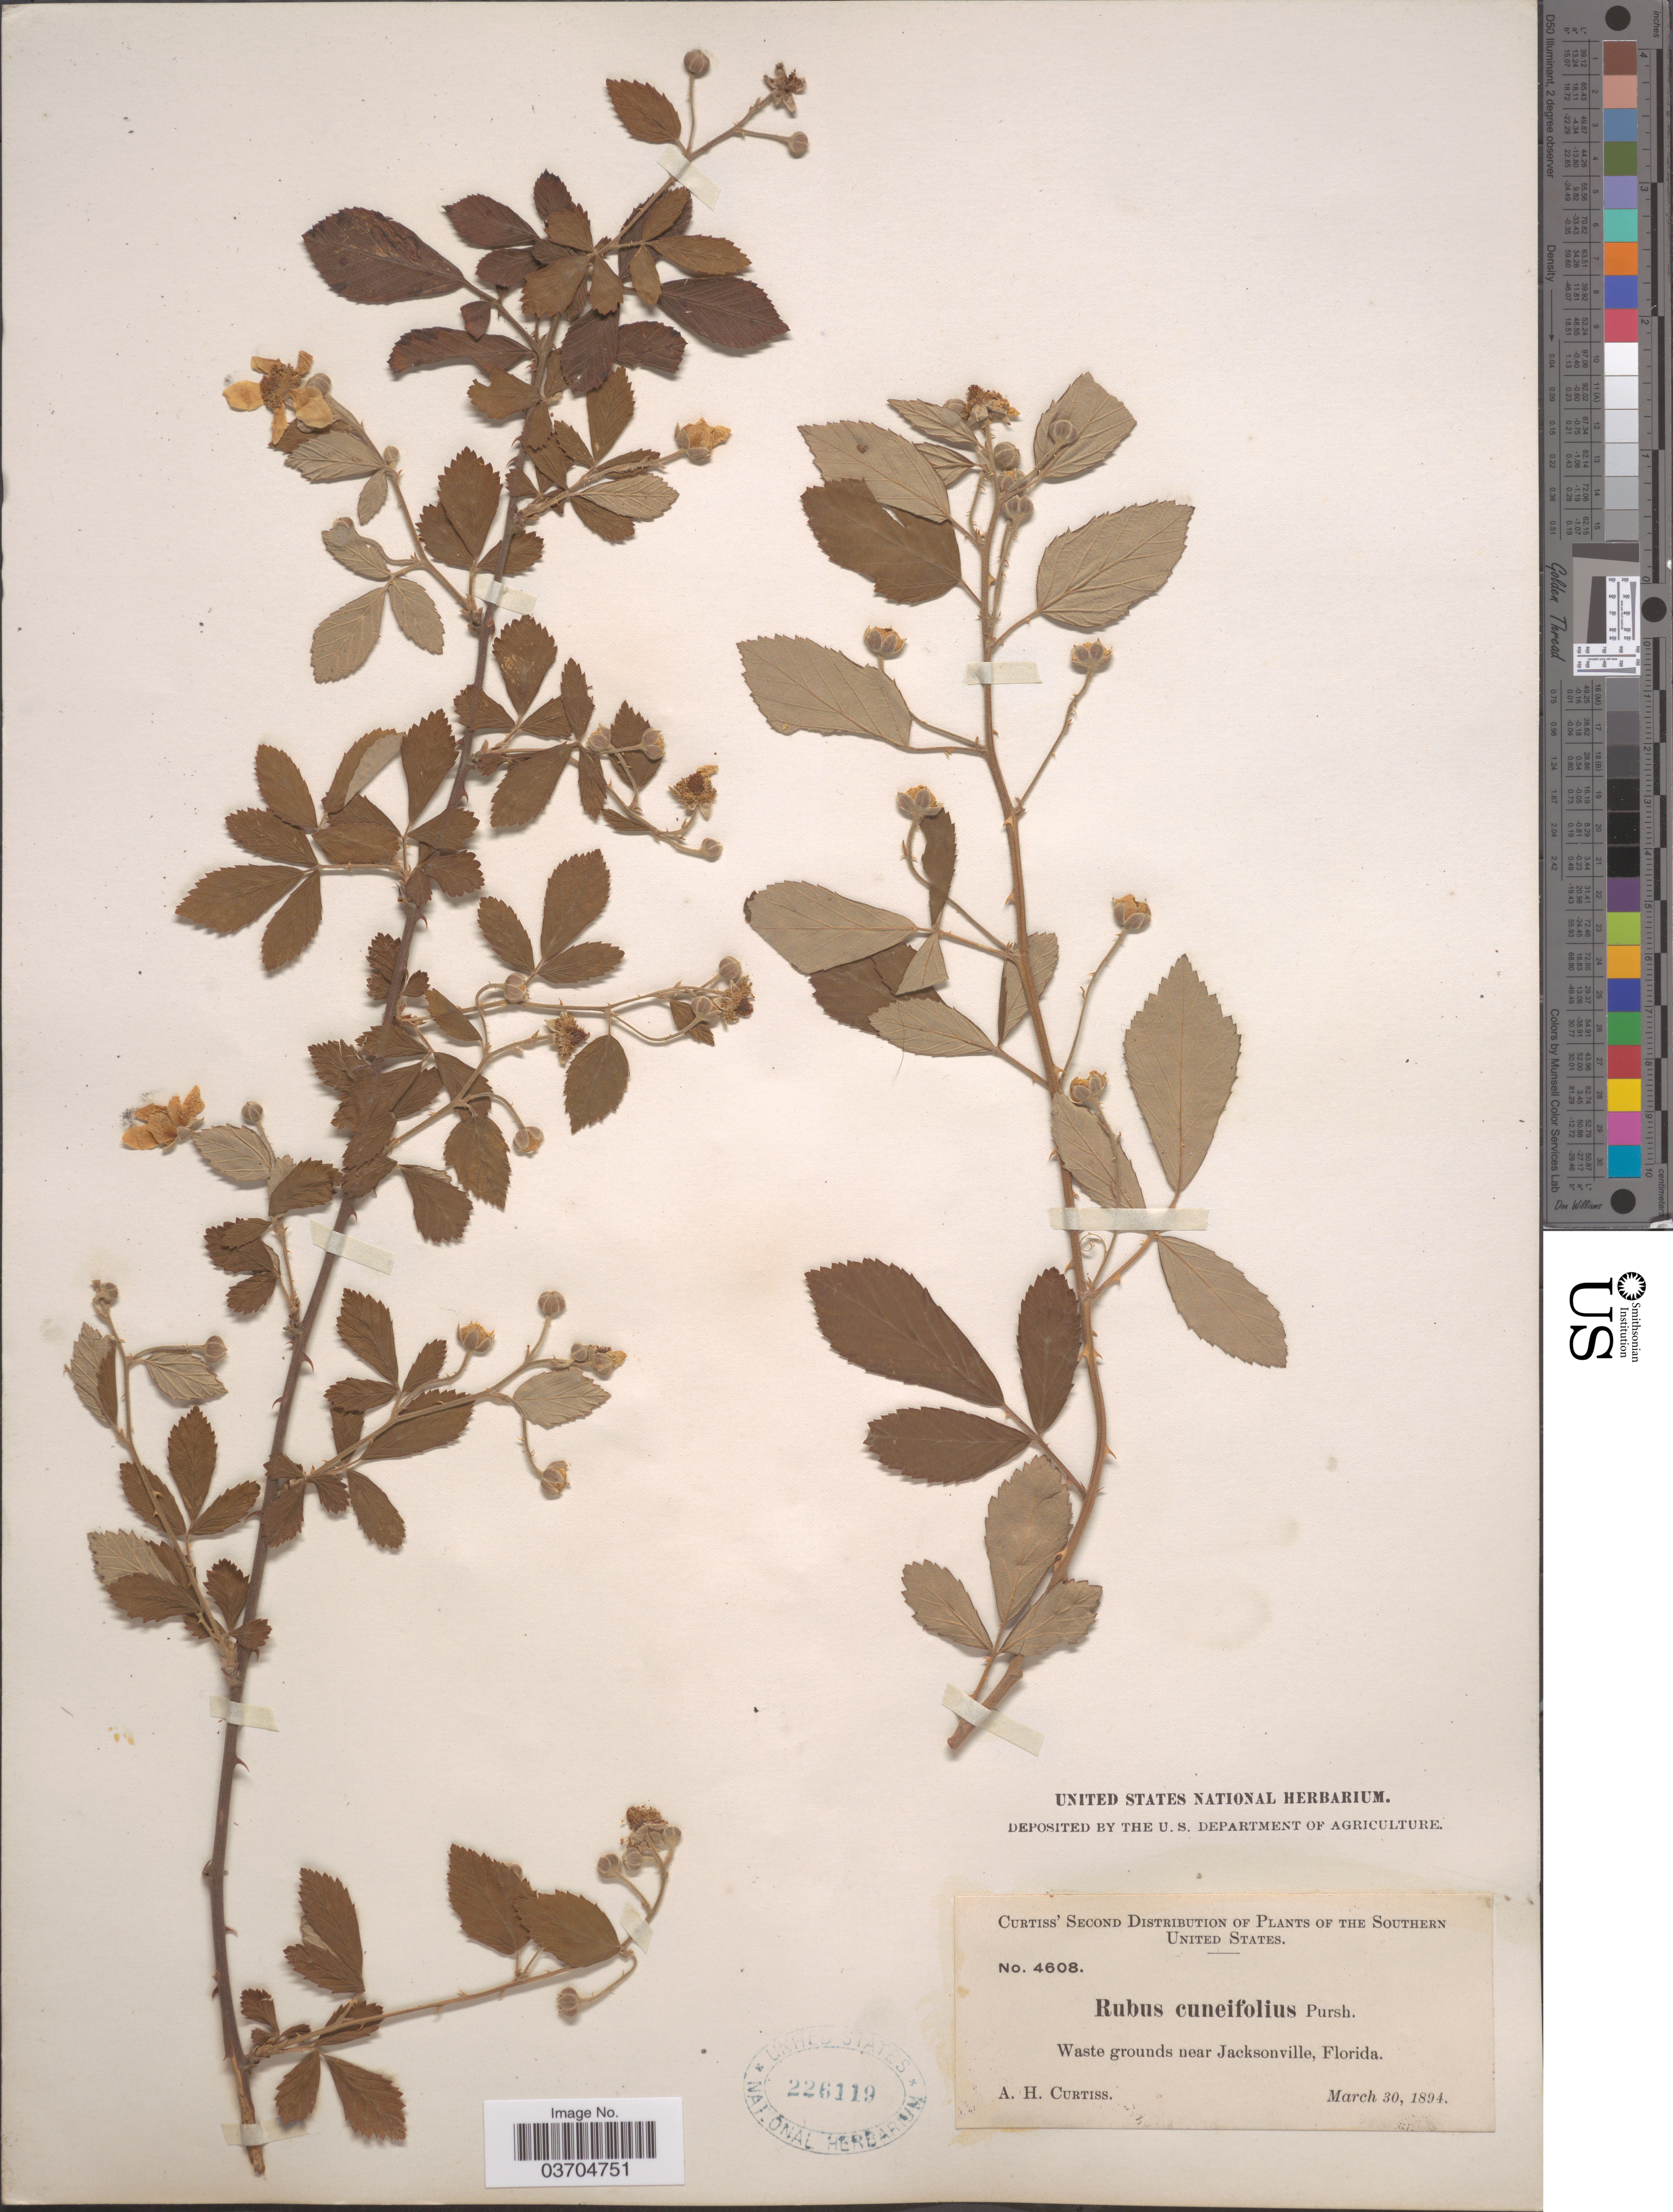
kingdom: Plantae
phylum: Tracheophyta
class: Magnoliopsida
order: Rosales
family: Rosaceae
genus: Rubus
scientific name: Rubus cuneifolius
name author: Pursh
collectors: A. H. Curtiss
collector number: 4608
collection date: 1894-03-30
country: United States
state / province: Florida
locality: The Southern United States. Waste grounds near Jacksonville.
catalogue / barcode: US 226119